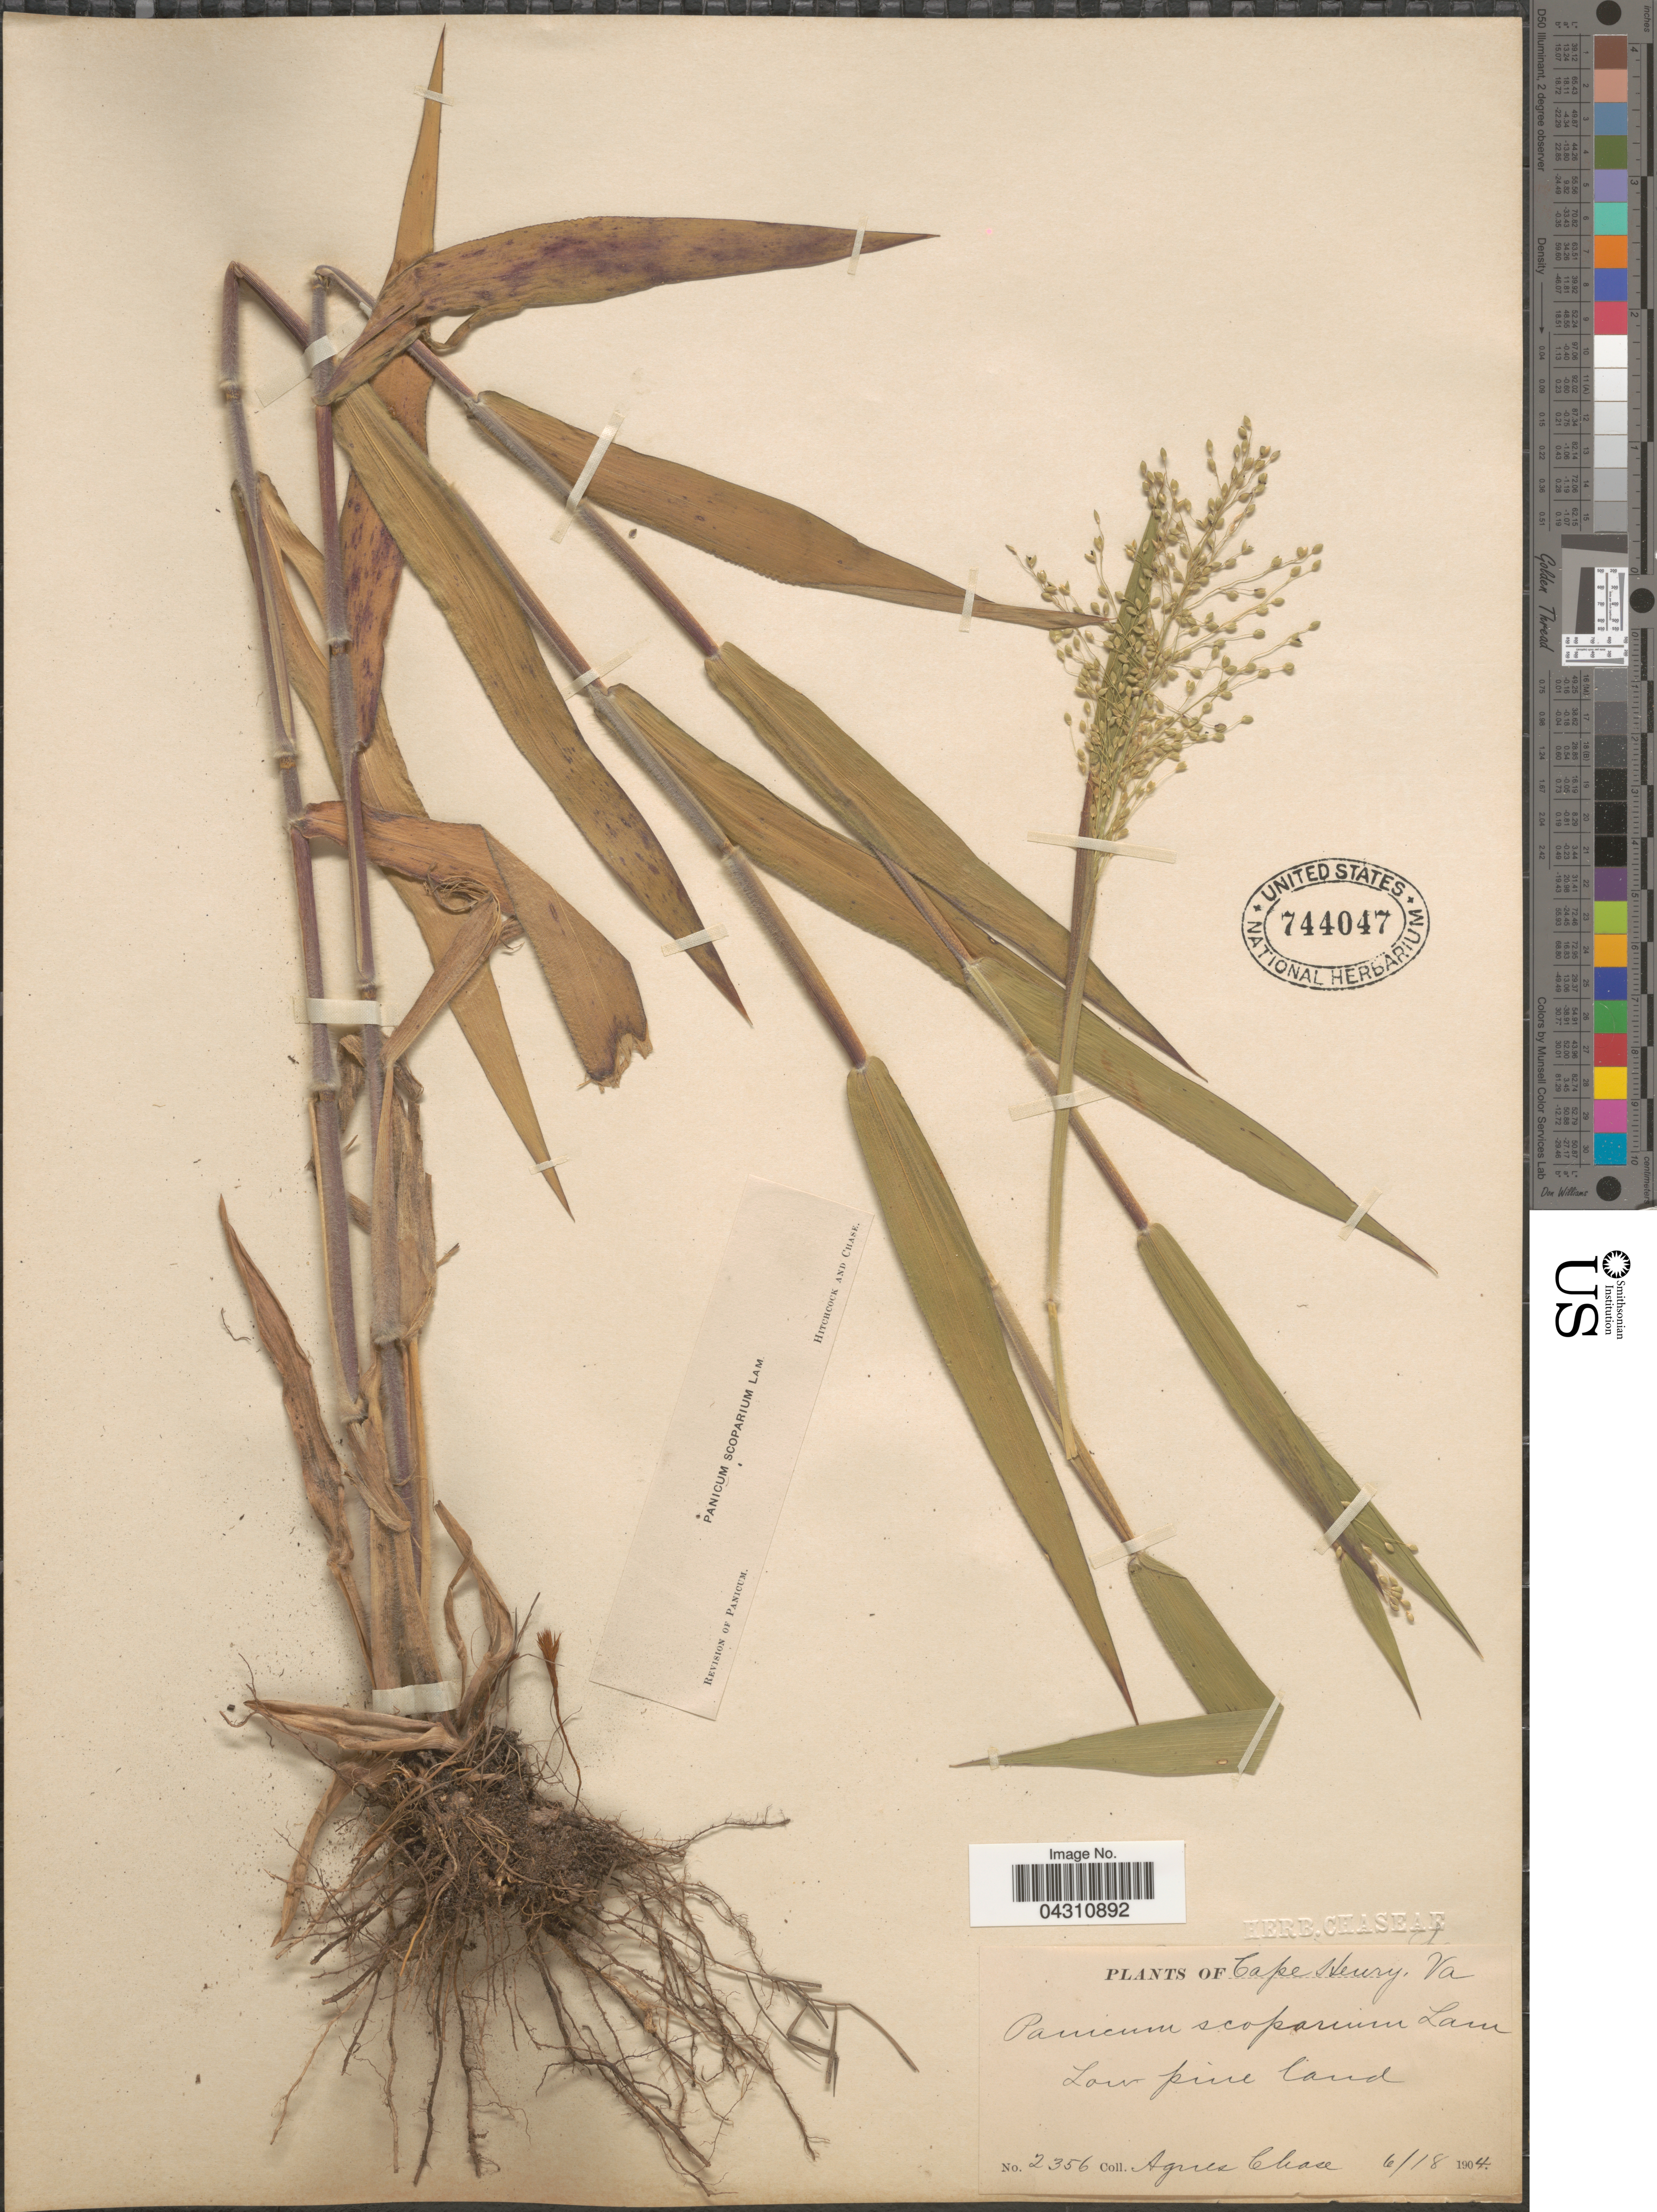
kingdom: Plantae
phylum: Tracheophyta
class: Liliopsida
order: Poales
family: Poaceae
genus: Dichanthelium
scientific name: Dichanthelium scoparium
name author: (Lam.) Gould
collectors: A. Chase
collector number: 2356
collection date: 1904-06-18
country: United States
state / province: Virginia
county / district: City of Virginia Beach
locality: Cape Henry.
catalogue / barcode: US 744047